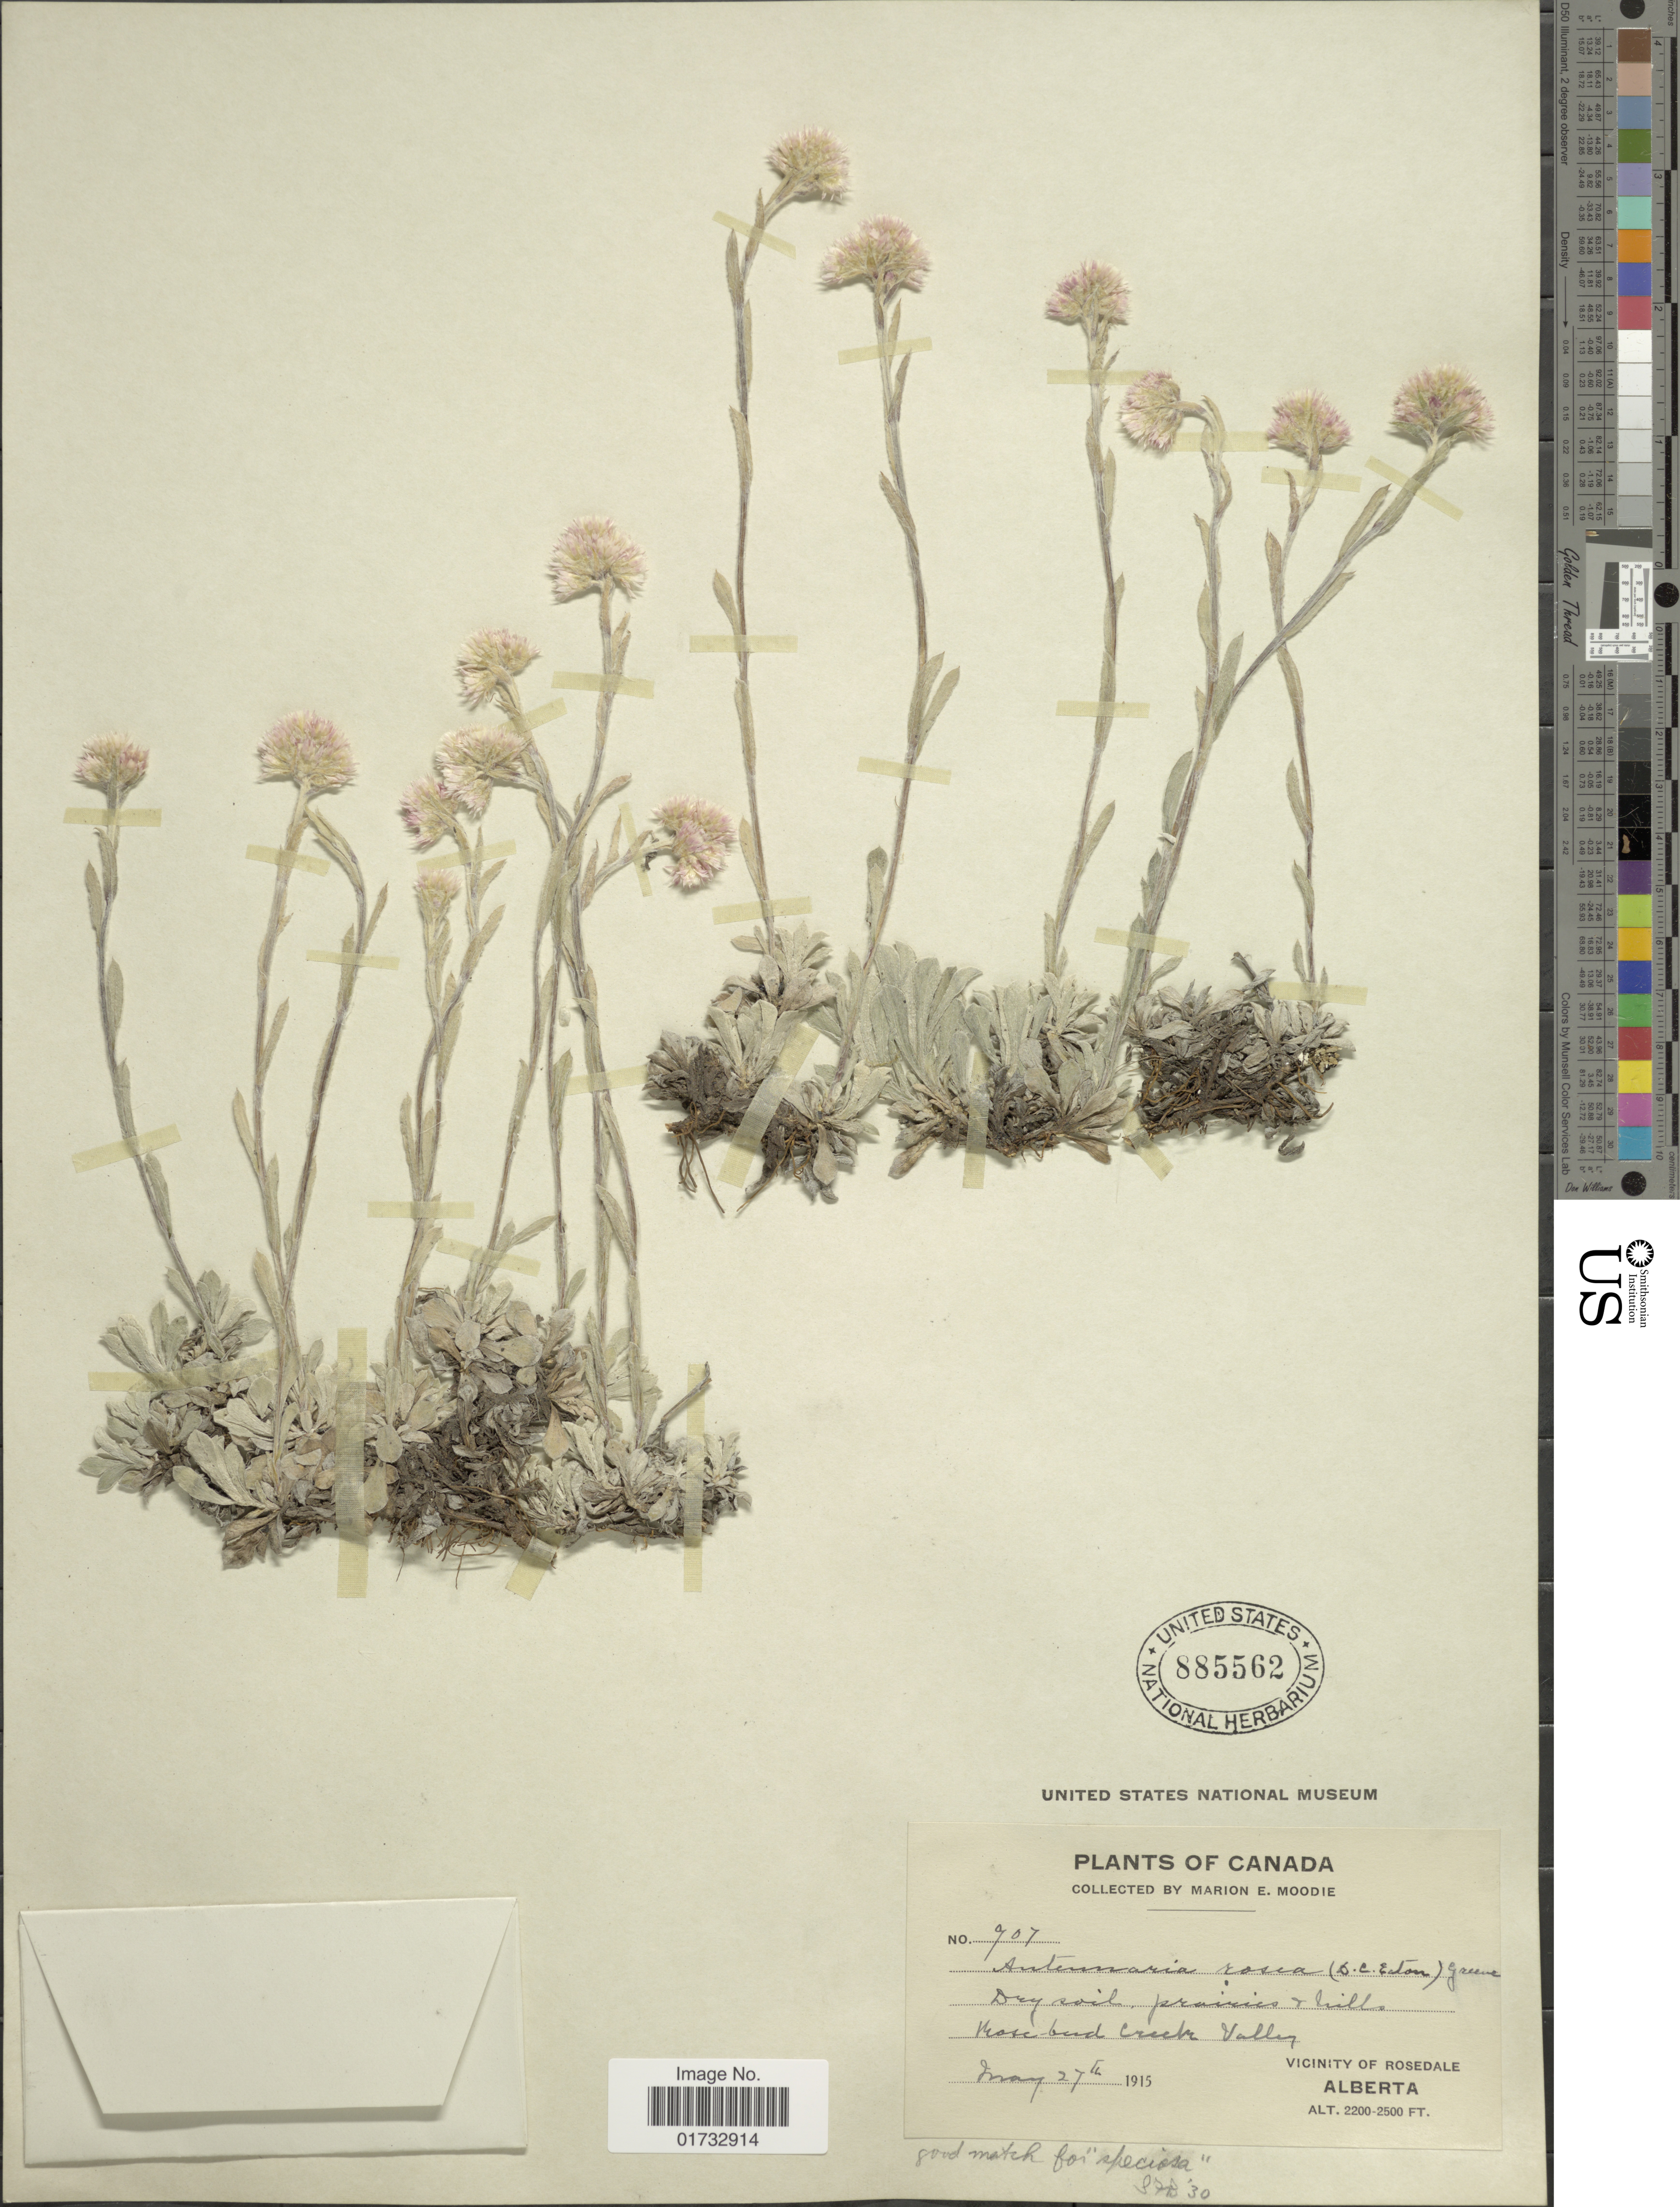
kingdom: Plantae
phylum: Tracheophyta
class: Magnoliopsida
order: Asterales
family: Asteraceae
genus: Antennaria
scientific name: Antennaria rosea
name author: Greene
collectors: M. E. Moodie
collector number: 907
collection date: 1915-05-27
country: Canada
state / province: Alberta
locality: Dry soil, prairies & hills Mase-beerd Creek Valley, vicinity of Rosedale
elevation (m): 671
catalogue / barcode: US 885562